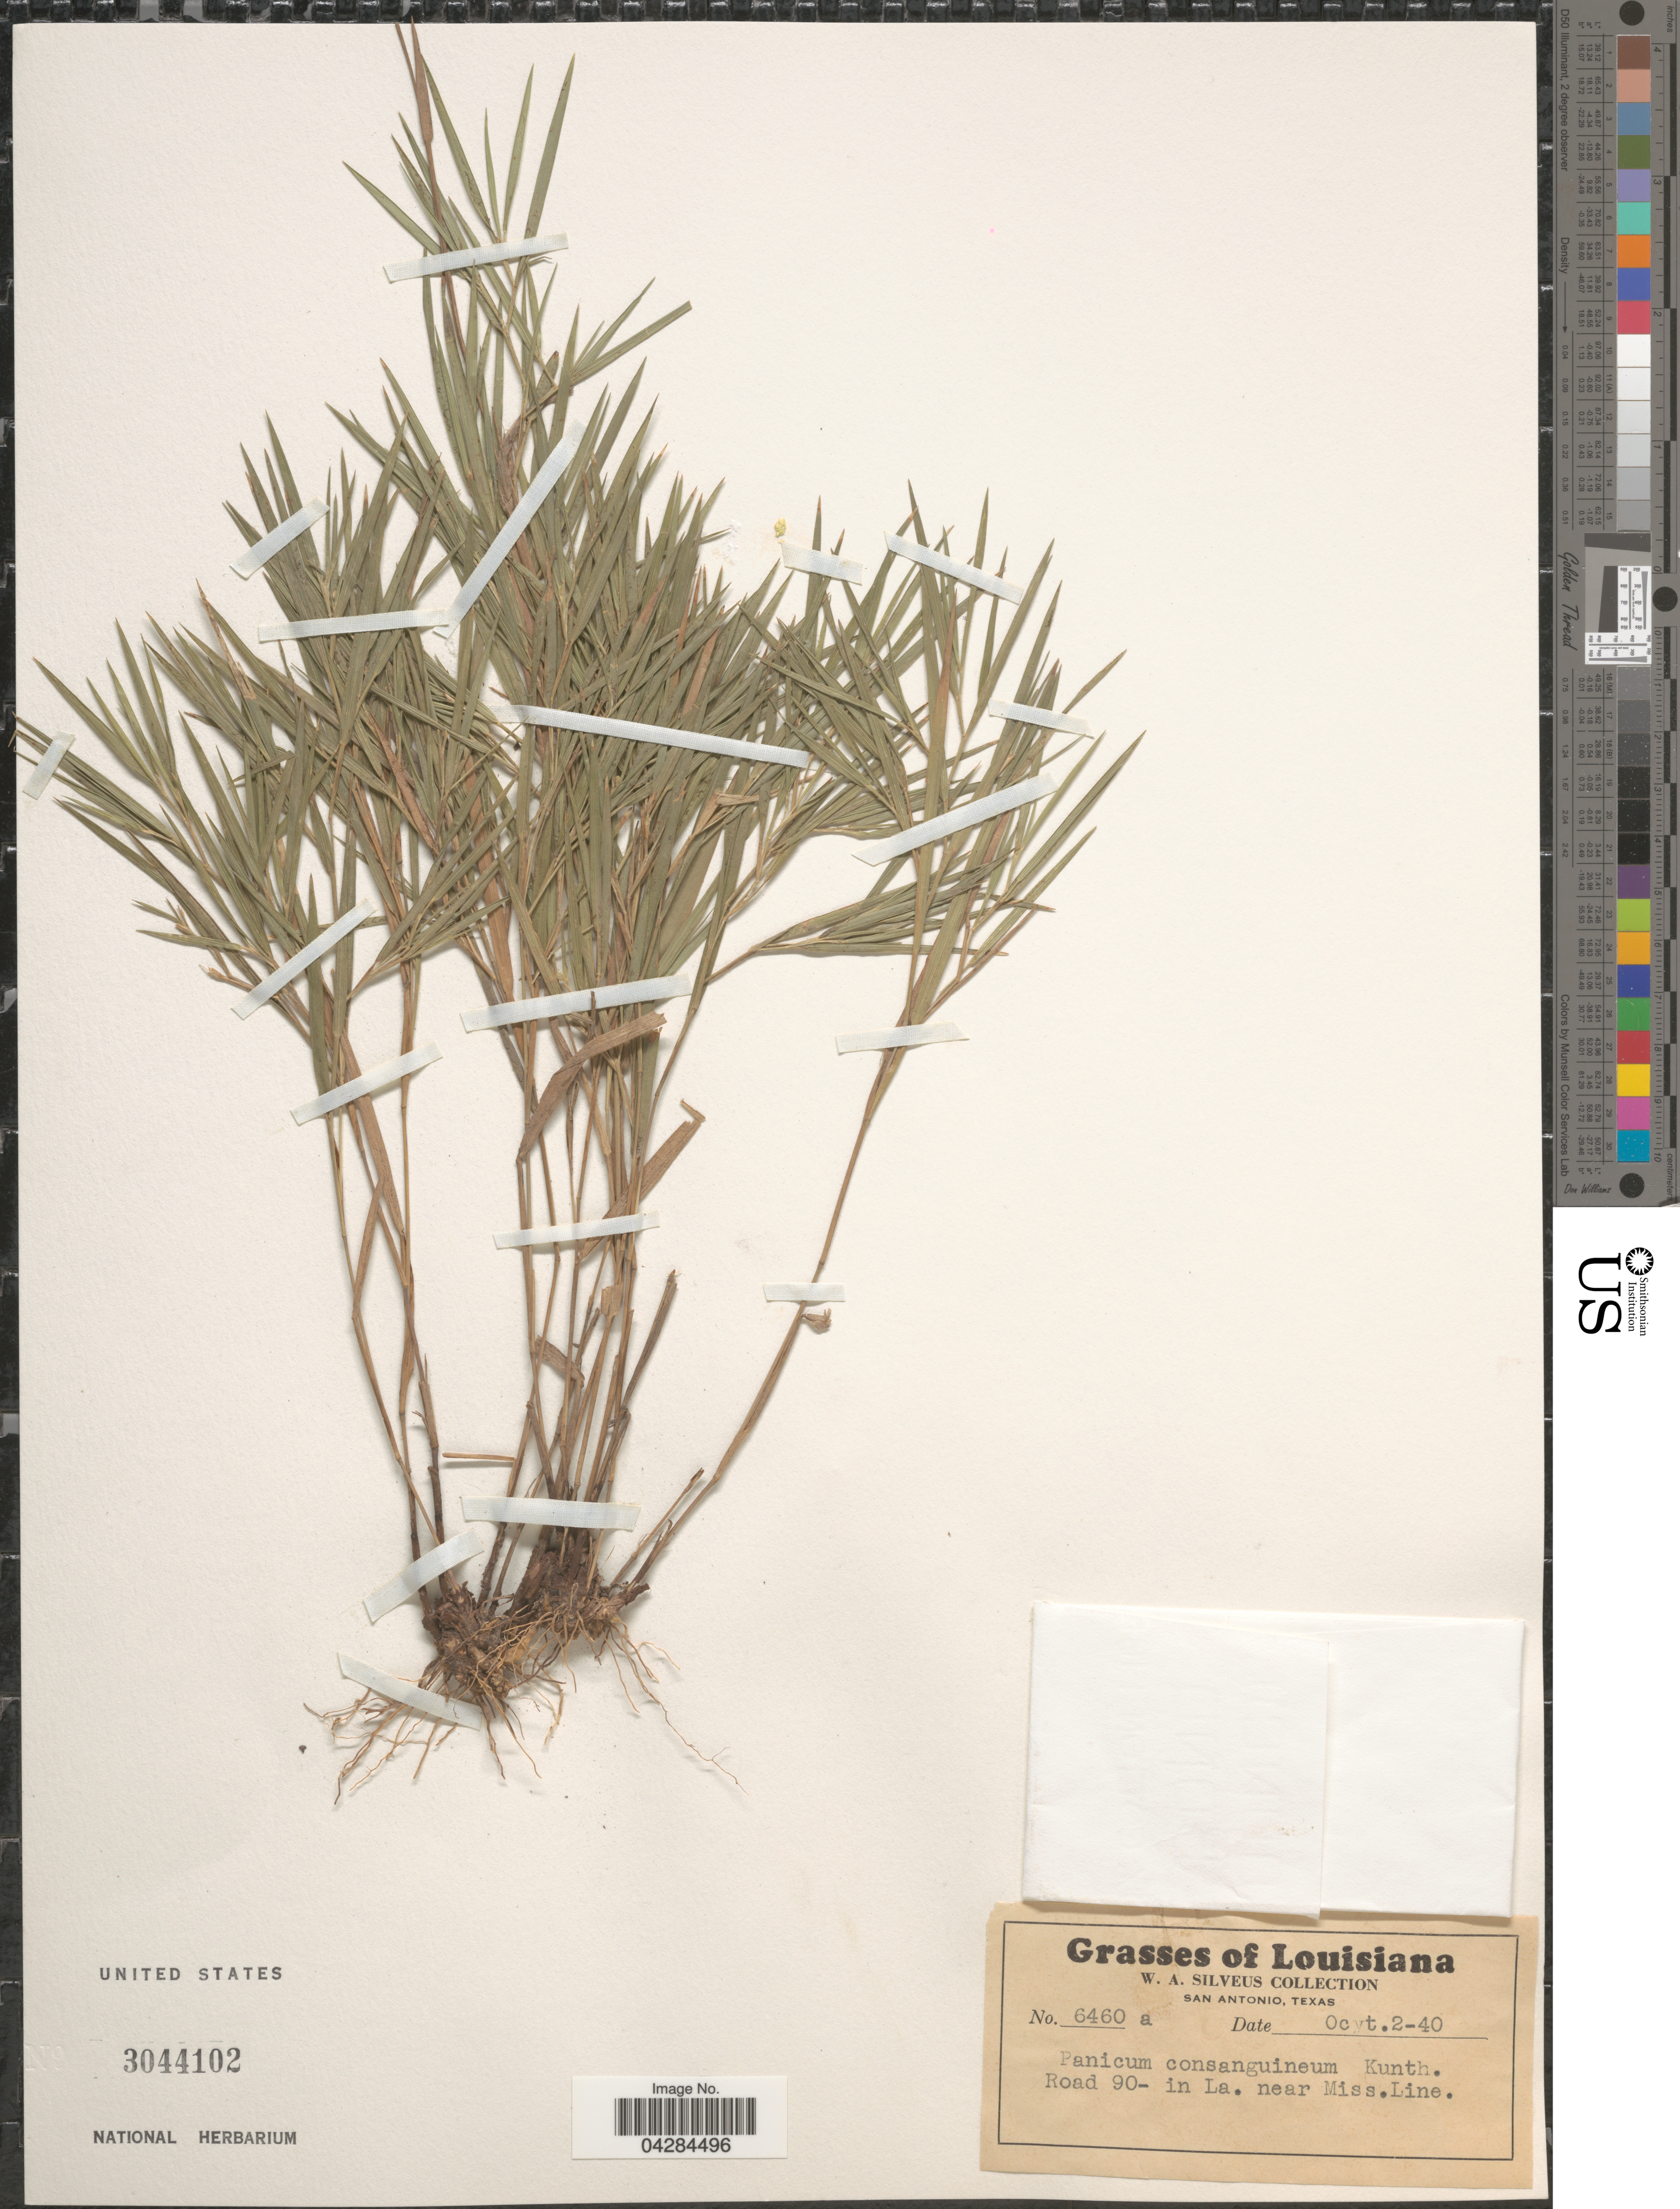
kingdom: Plantae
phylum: Tracheophyta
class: Liliopsida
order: Poales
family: Poaceae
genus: Dichanthelium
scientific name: Dichanthelium ovale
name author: (Elliott) Gould & C.A. Clark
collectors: W. Silveus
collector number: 6460a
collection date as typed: Transcribed d/m/y: 2/10/40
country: United States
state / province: Louisiana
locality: Road 90- in La. near Miss.Line.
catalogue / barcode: US 3044102